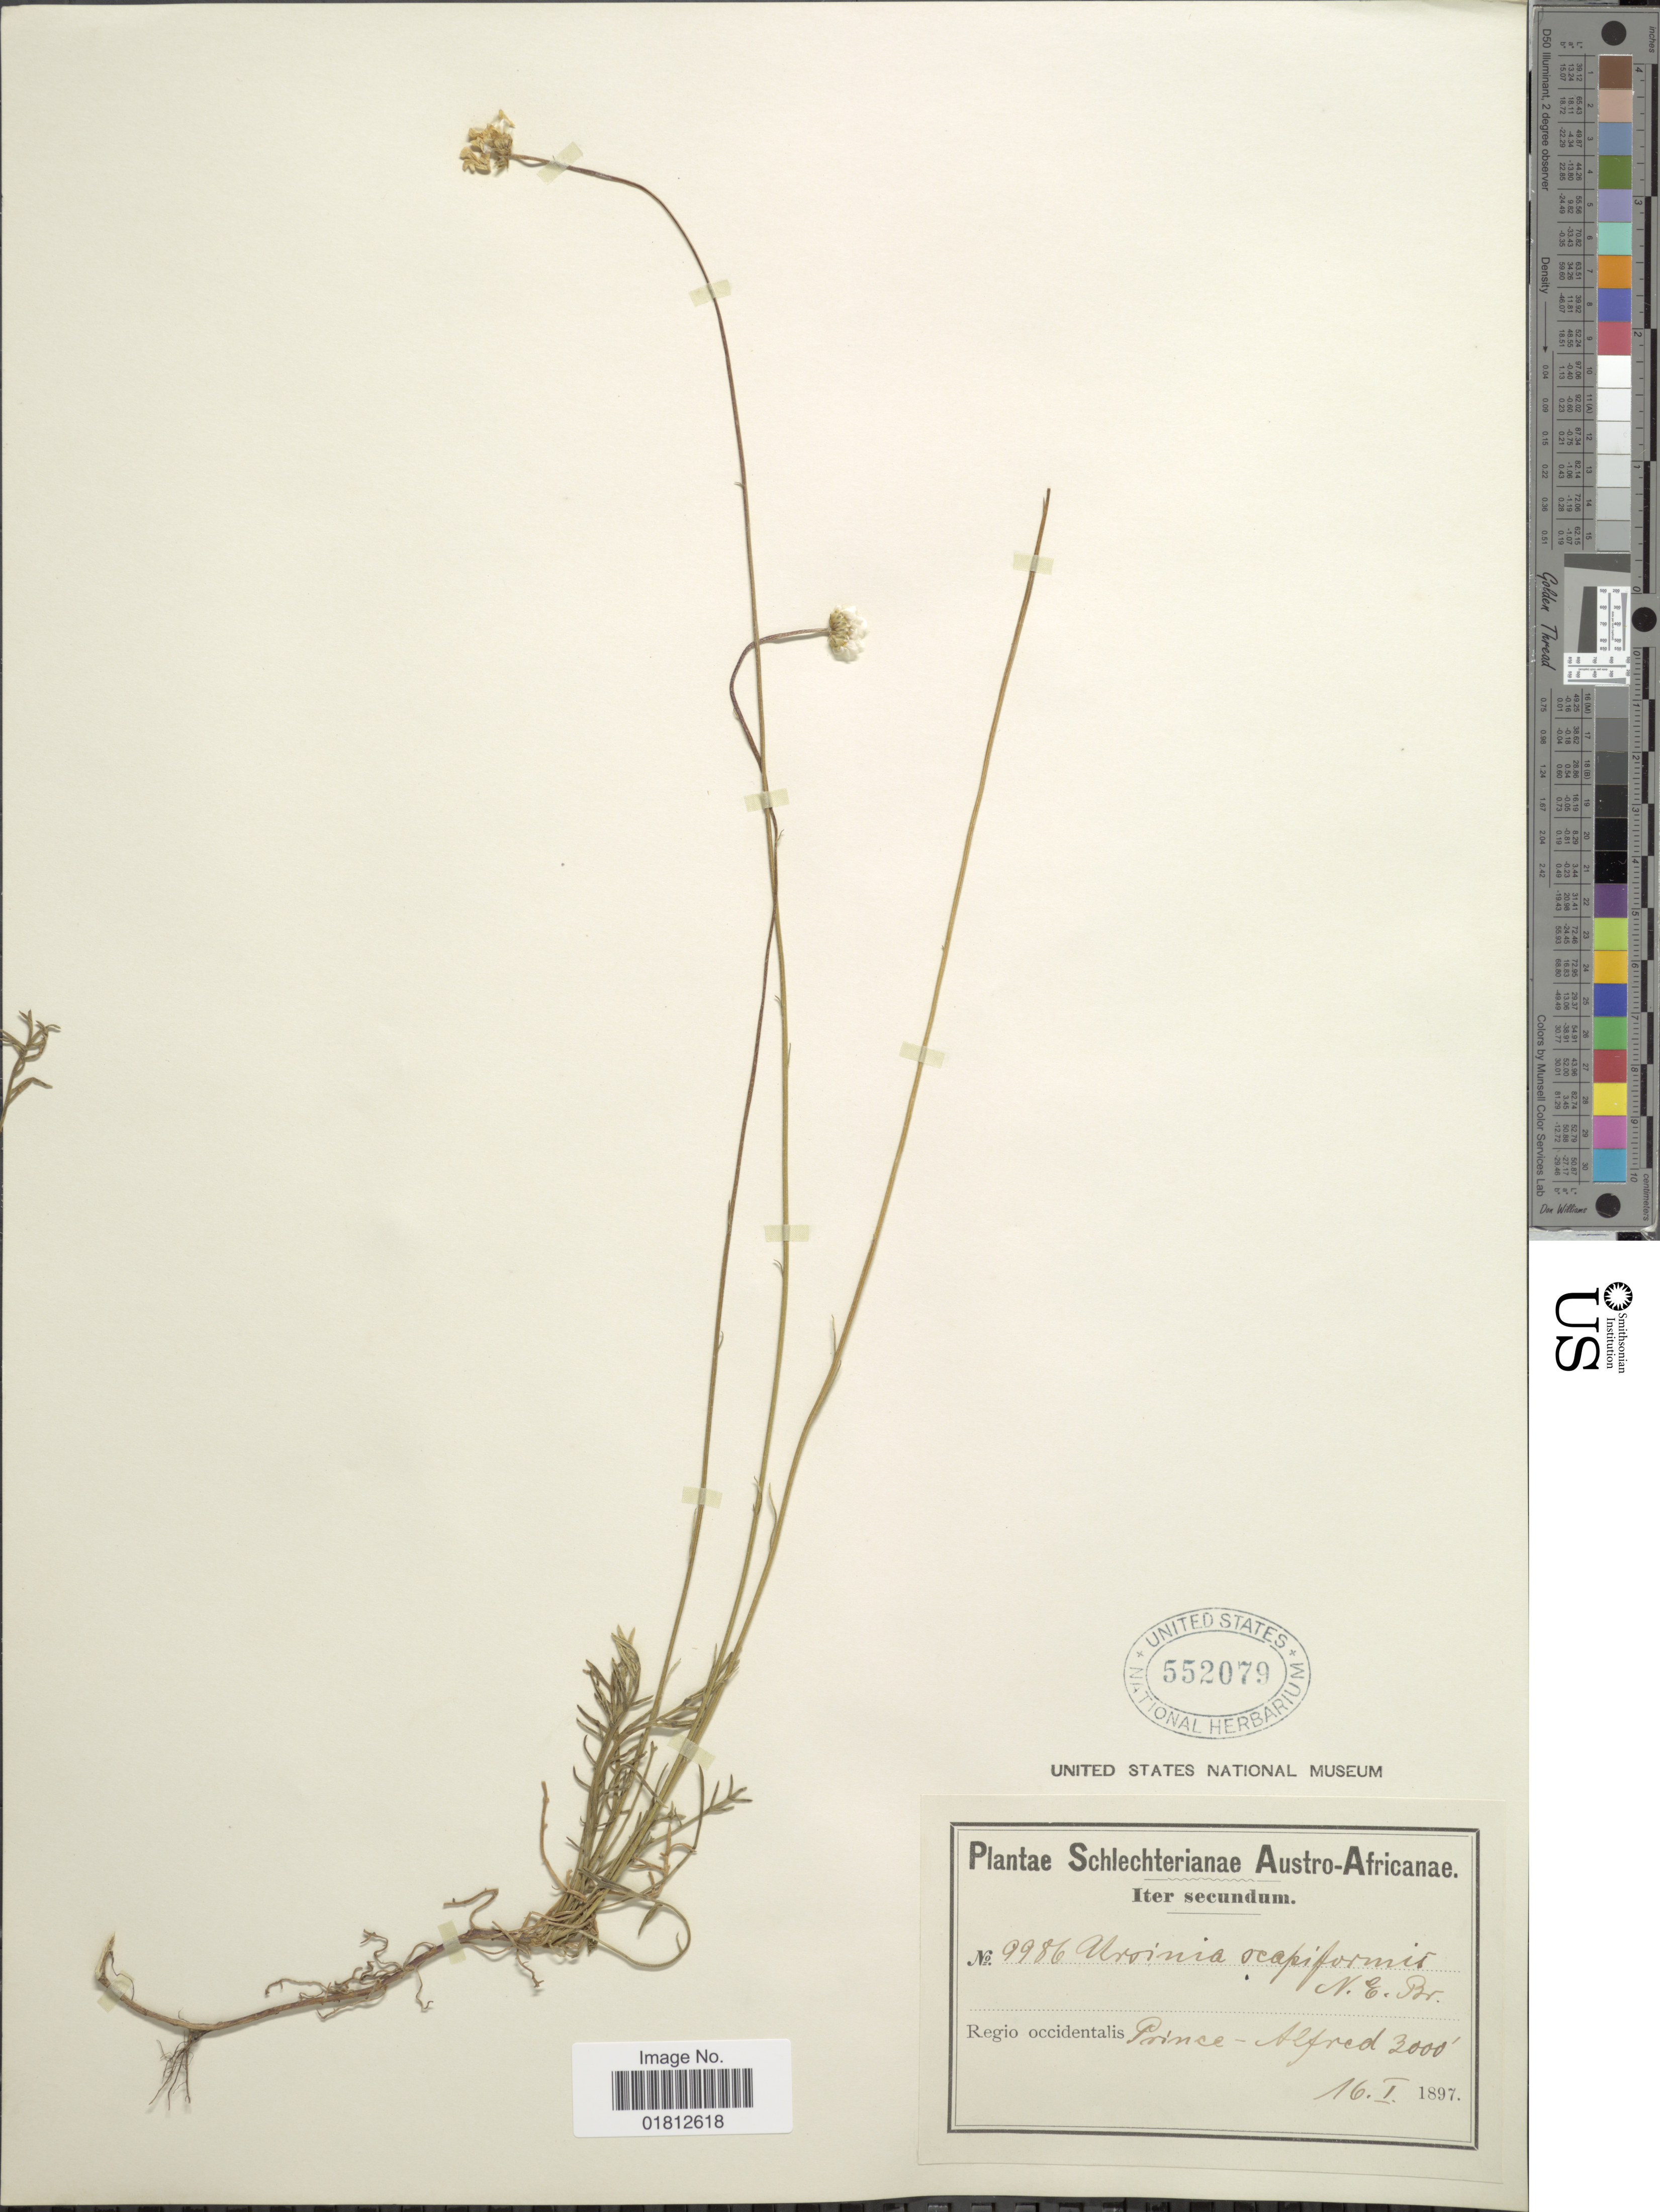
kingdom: Plantae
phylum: Tracheophyta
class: Magnoliopsida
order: Asterales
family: Asteraceae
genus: Ursinia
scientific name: Ursinia scapiformis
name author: N.E. Br.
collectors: Schlechter, --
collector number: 9986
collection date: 1897-01-16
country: South Africa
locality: Austro-Africanae, Prince-Alfred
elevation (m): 914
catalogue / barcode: US 552079